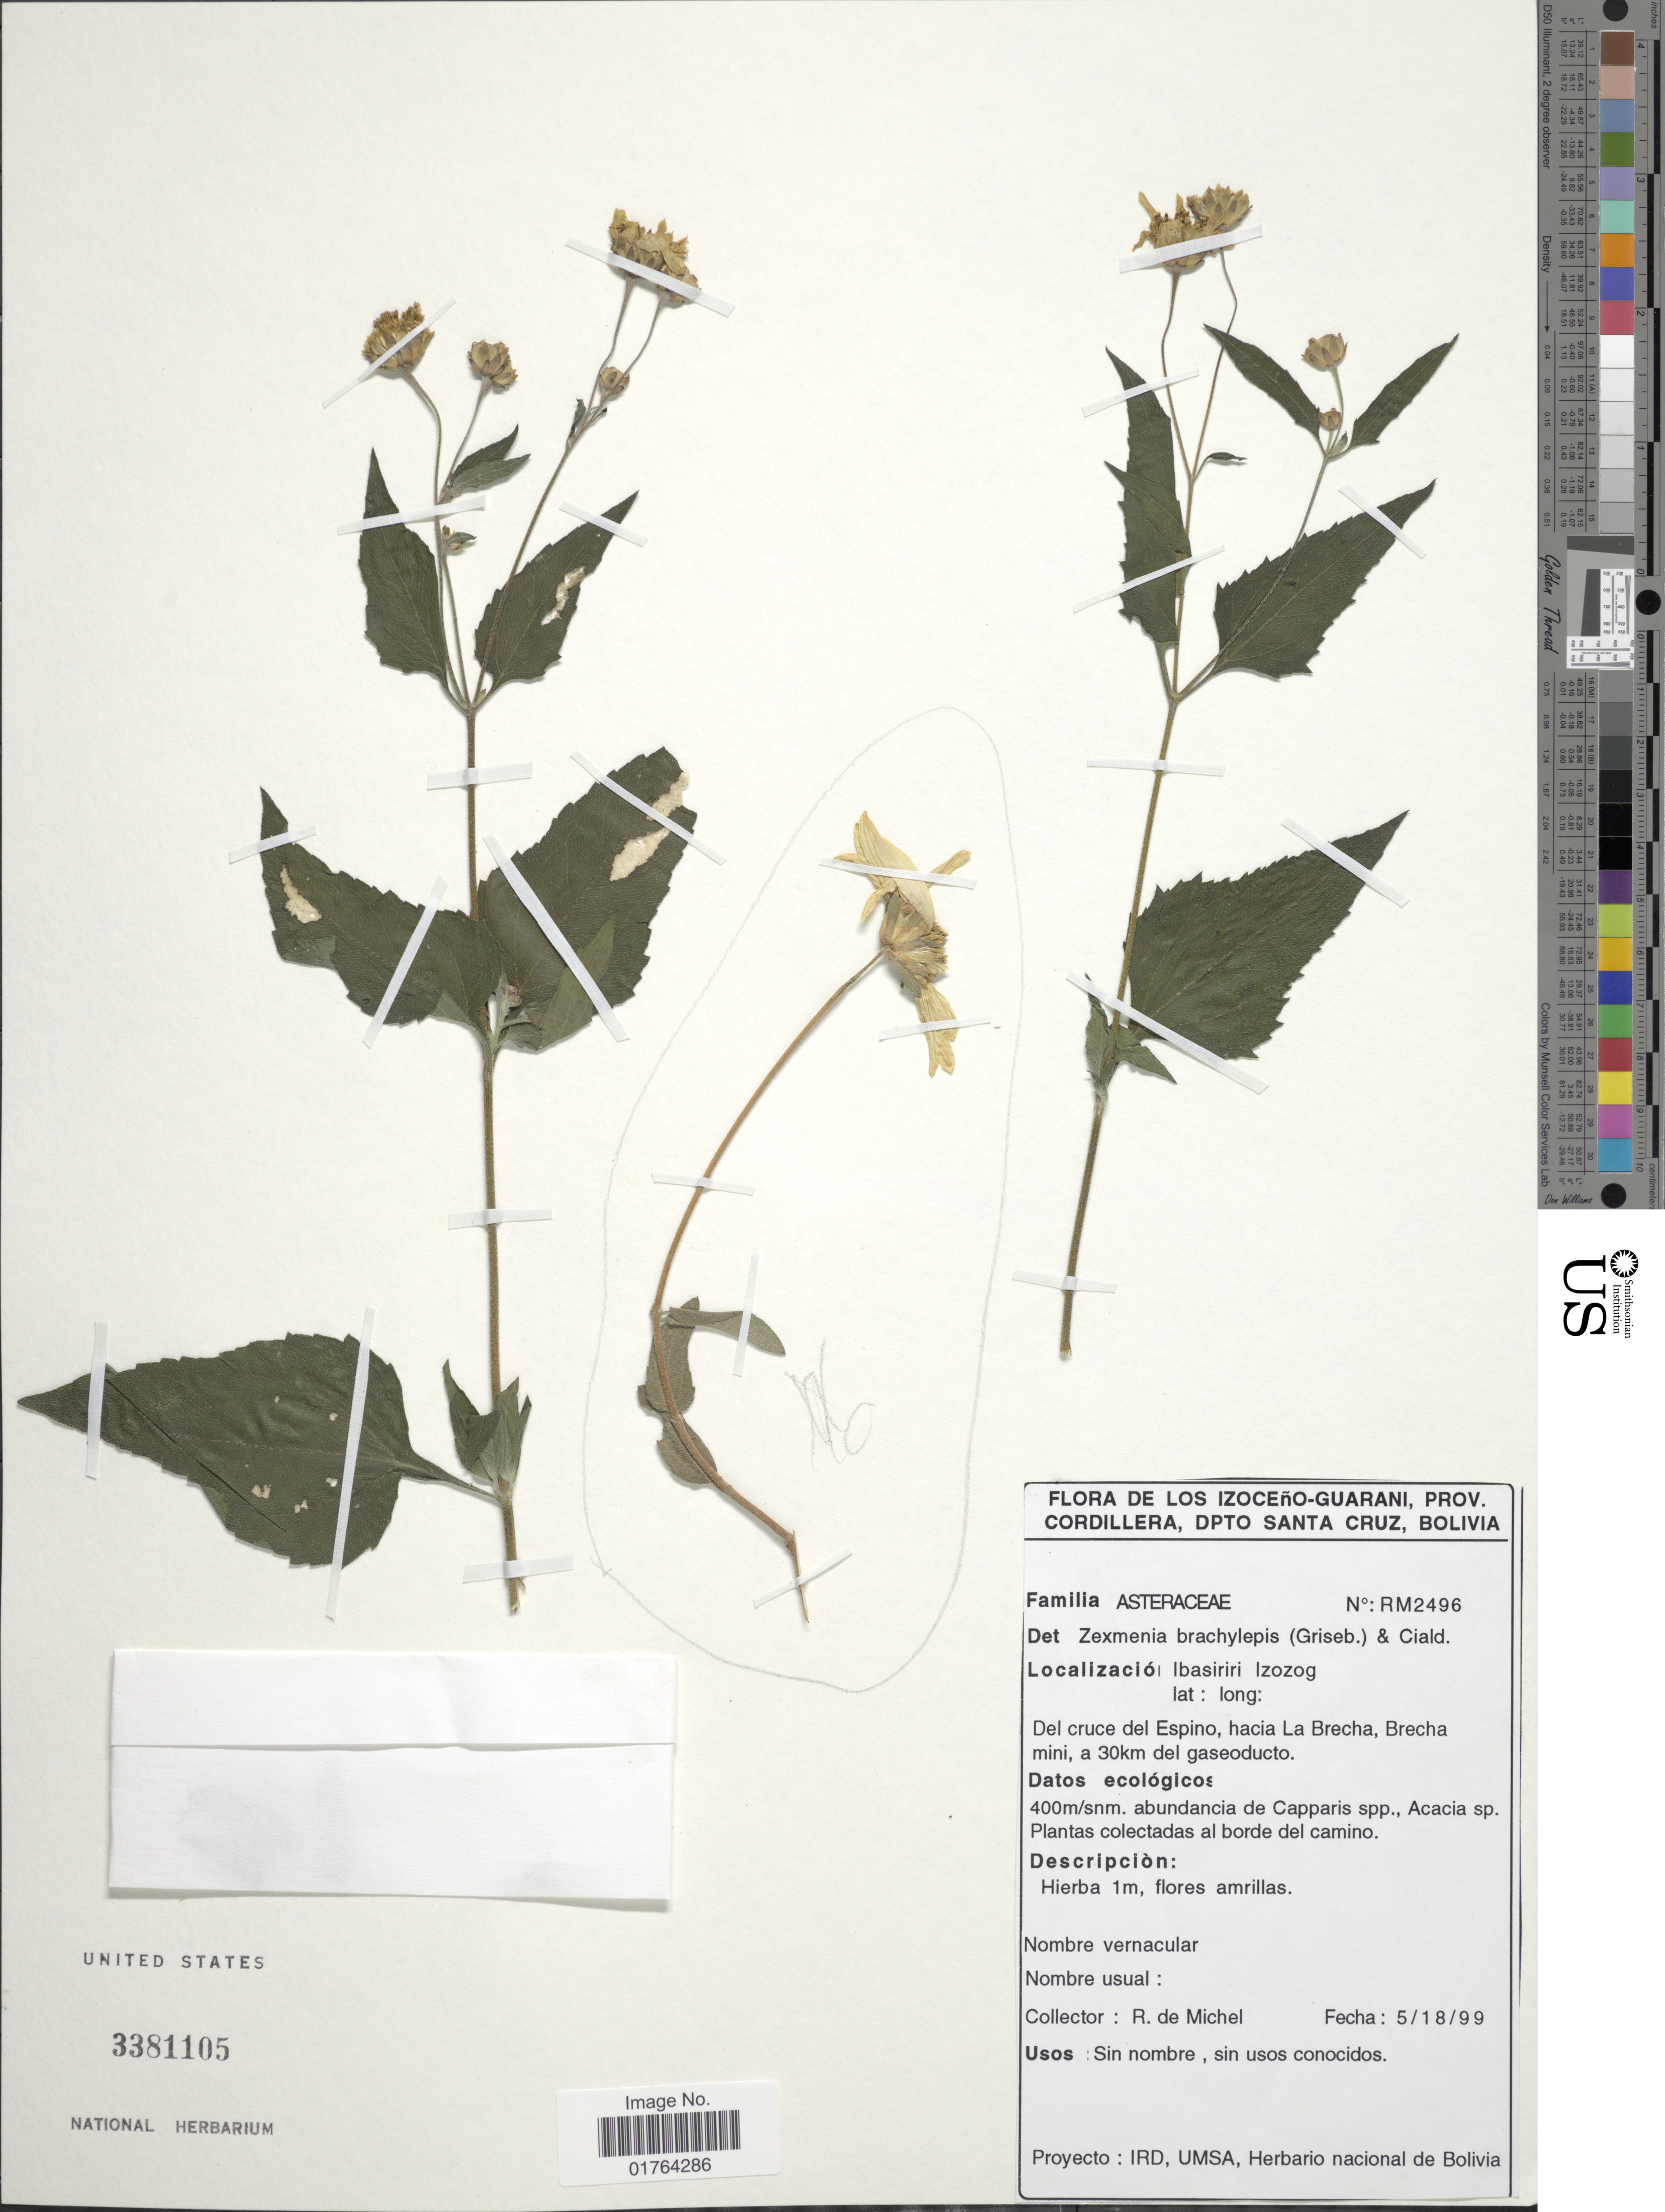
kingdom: Plantae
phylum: Tracheophyta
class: Magnoliopsida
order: Asterales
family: Asteraceae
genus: Wedelia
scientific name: Wedelia brachylepis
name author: Griseb.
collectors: R. d. Michel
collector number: RM 2496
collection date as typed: Transcribed d/m/y: 18/5/99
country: Bolivia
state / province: Santa Cruz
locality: Prov. Cordillera, Dpto. Santa Cruz, Bolivia, Del cruce del Espino, hacia La Brecha mini, a 30 km del gaseoducto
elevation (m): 400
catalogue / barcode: US 3381105